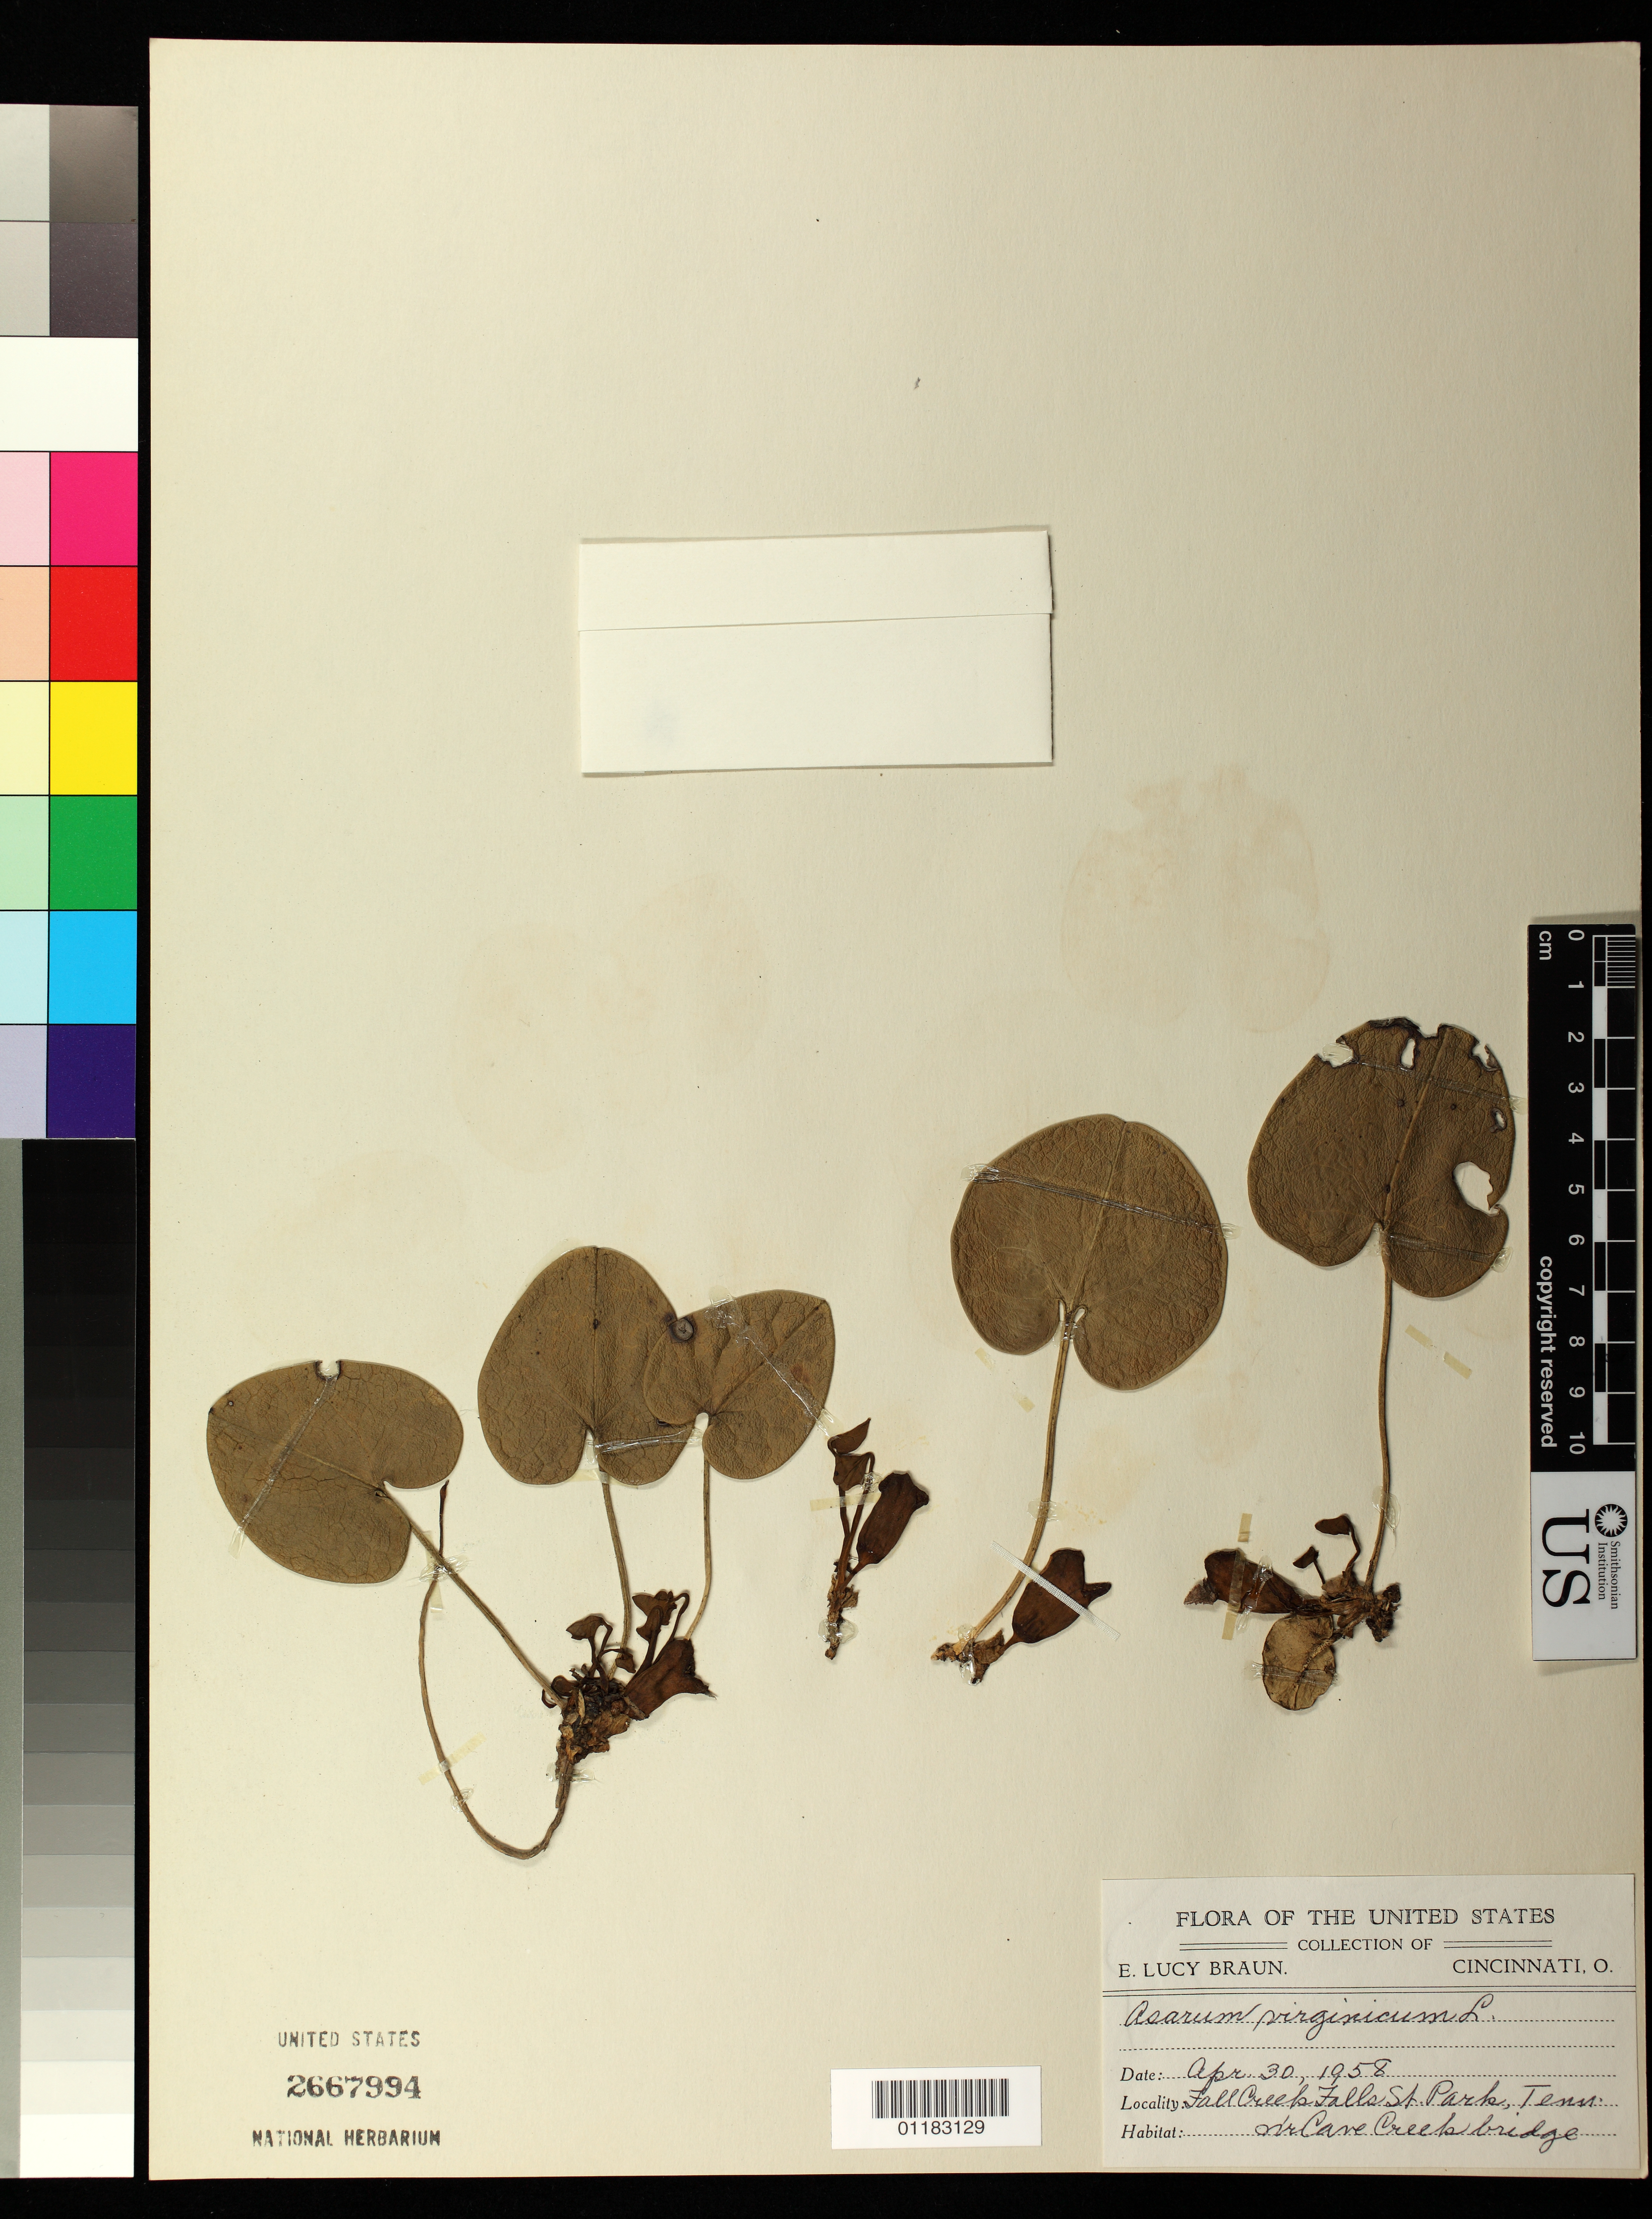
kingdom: Plantae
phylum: Tracheophyta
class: Magnoliopsida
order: Piperales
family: Aristolochiaceae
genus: Hexastylis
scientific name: Hexastylis virginica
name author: (L.) Small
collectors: E. L. Braun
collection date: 1958-04-30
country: United States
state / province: Tennessee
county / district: Van Buren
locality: Cave Creek bridge, Fall Creek Falls State Park, Over Cane Creek bridge, Van Buren County.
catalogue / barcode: US 2667994